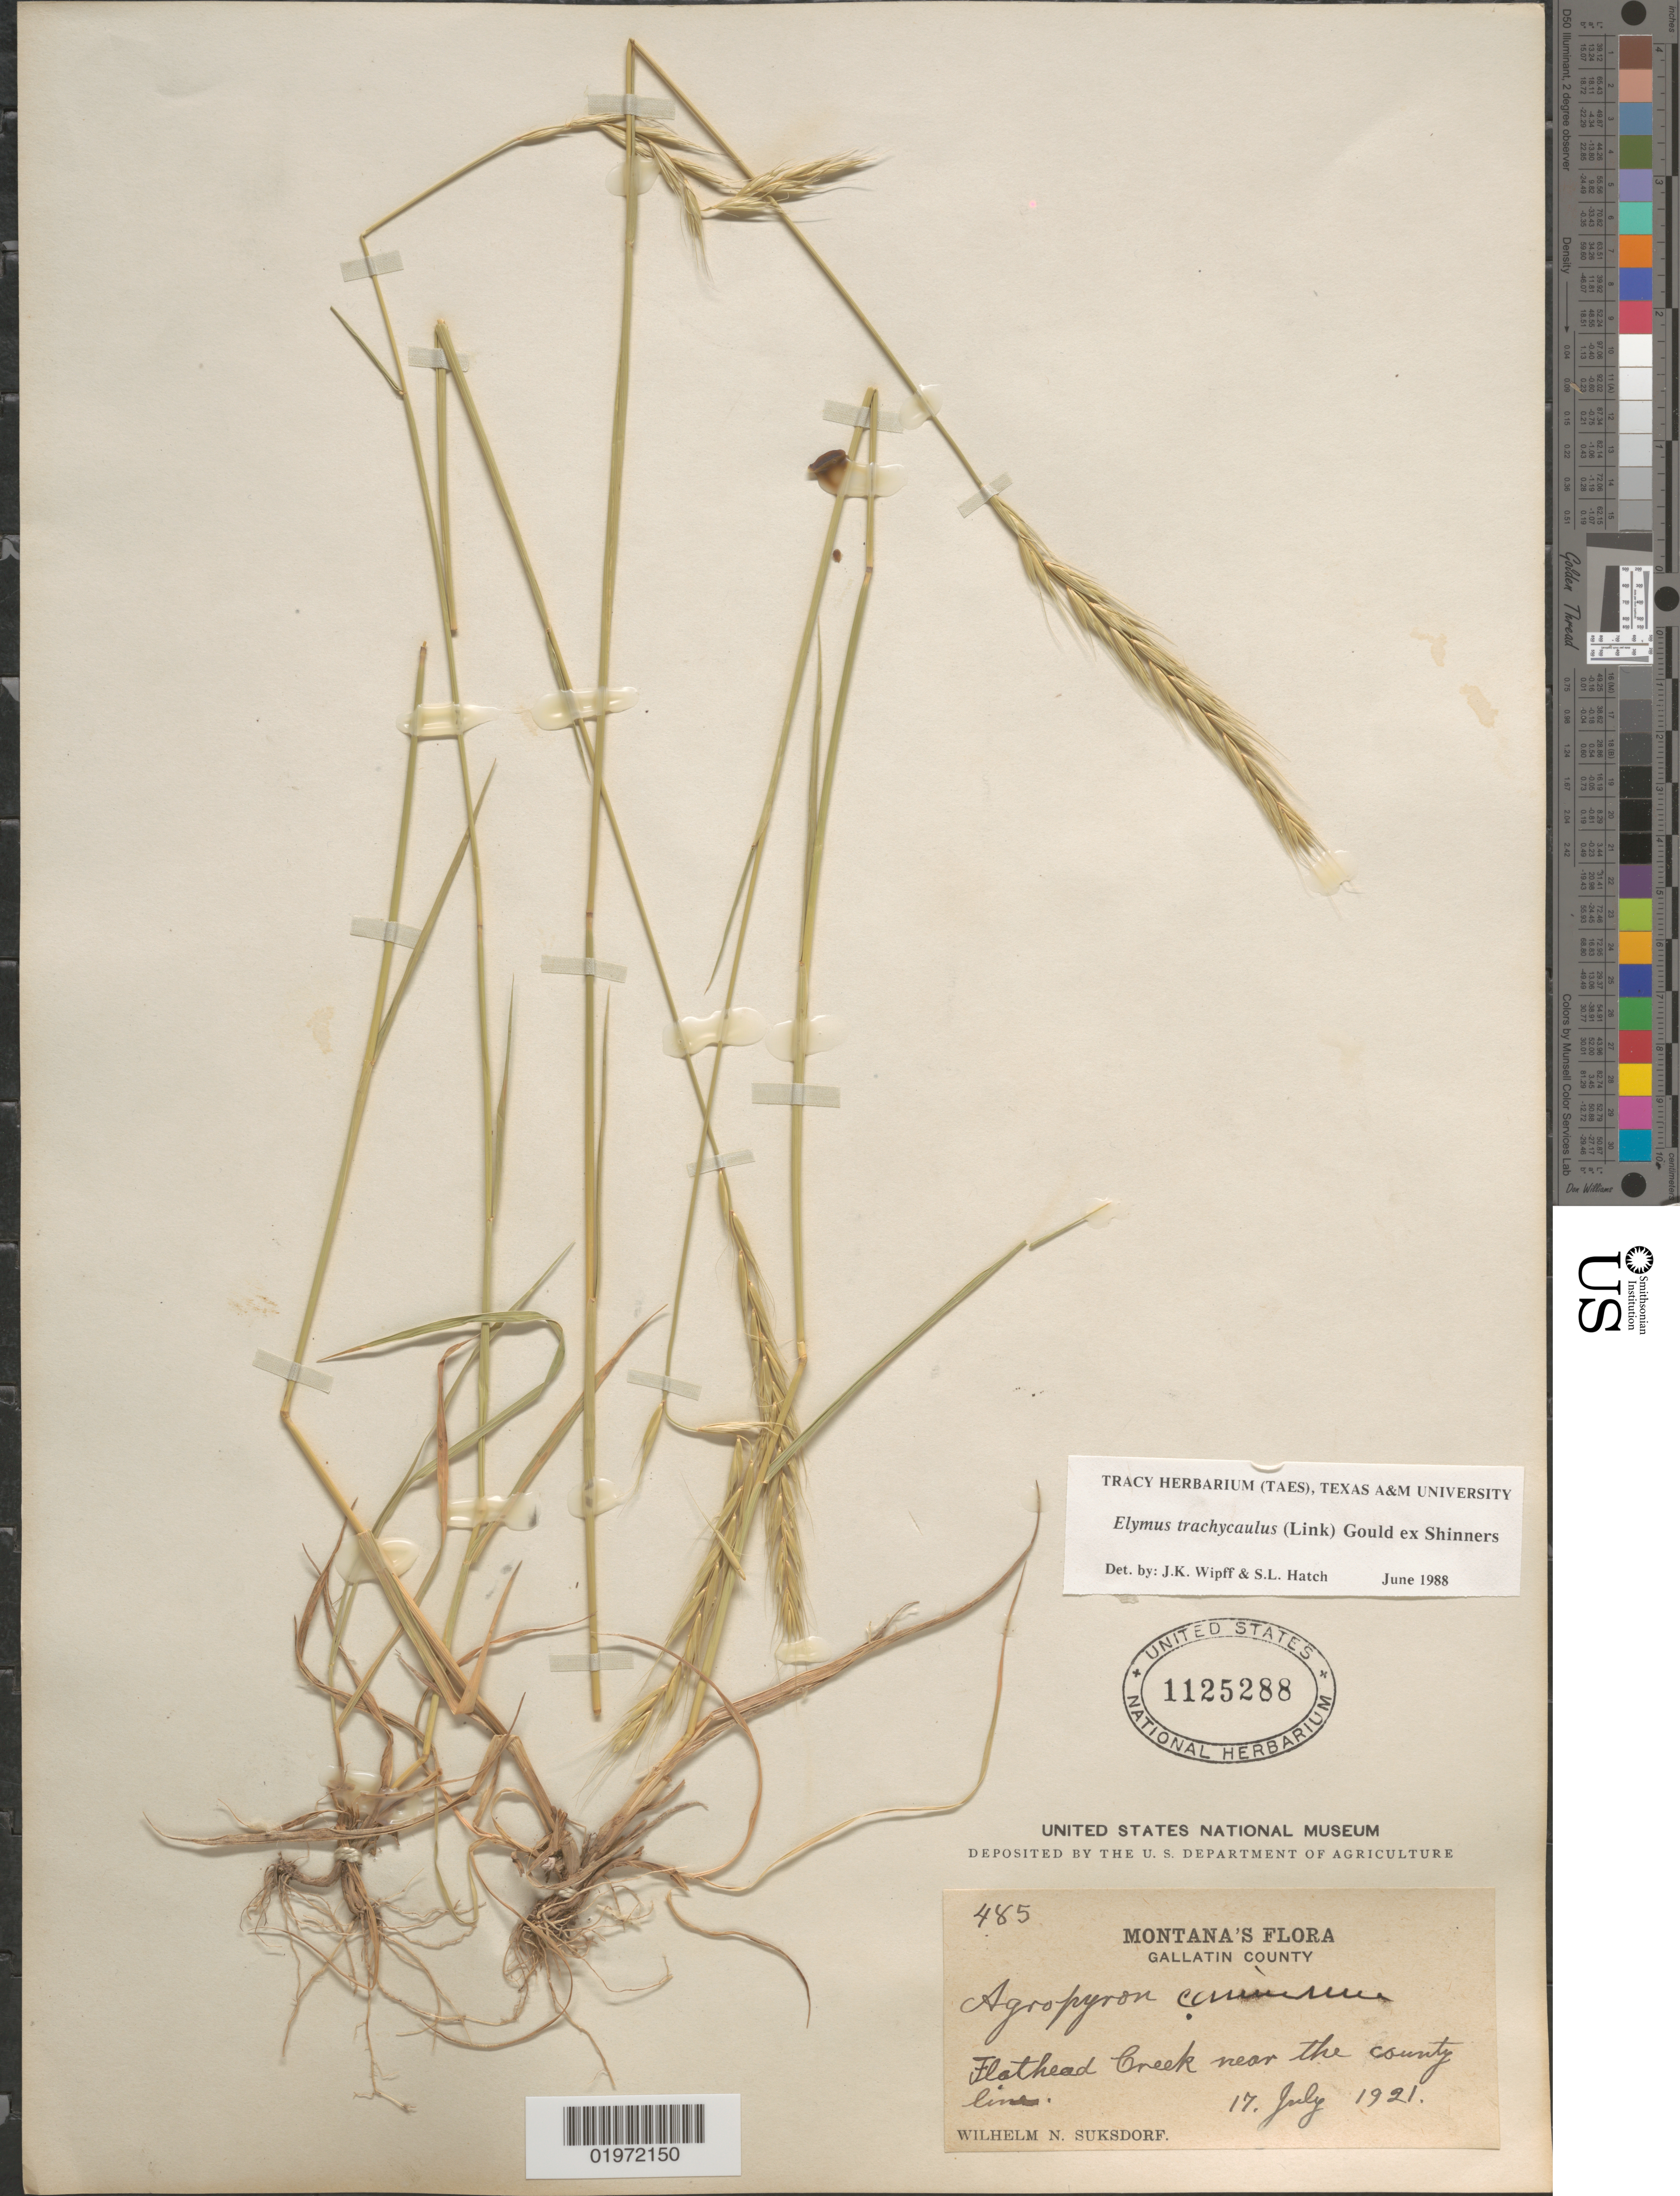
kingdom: Plantae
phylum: Tracheophyta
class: Liliopsida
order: Poales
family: Poaceae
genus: Elymus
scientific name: Elymus trachycaulus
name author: (Link) Gould ex Shinners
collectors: W. N. Suksdorf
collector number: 485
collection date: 1921-07-17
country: United States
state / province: Montana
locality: Gallatin County. Flathead Creek near the county line.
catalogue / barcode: US 1125288